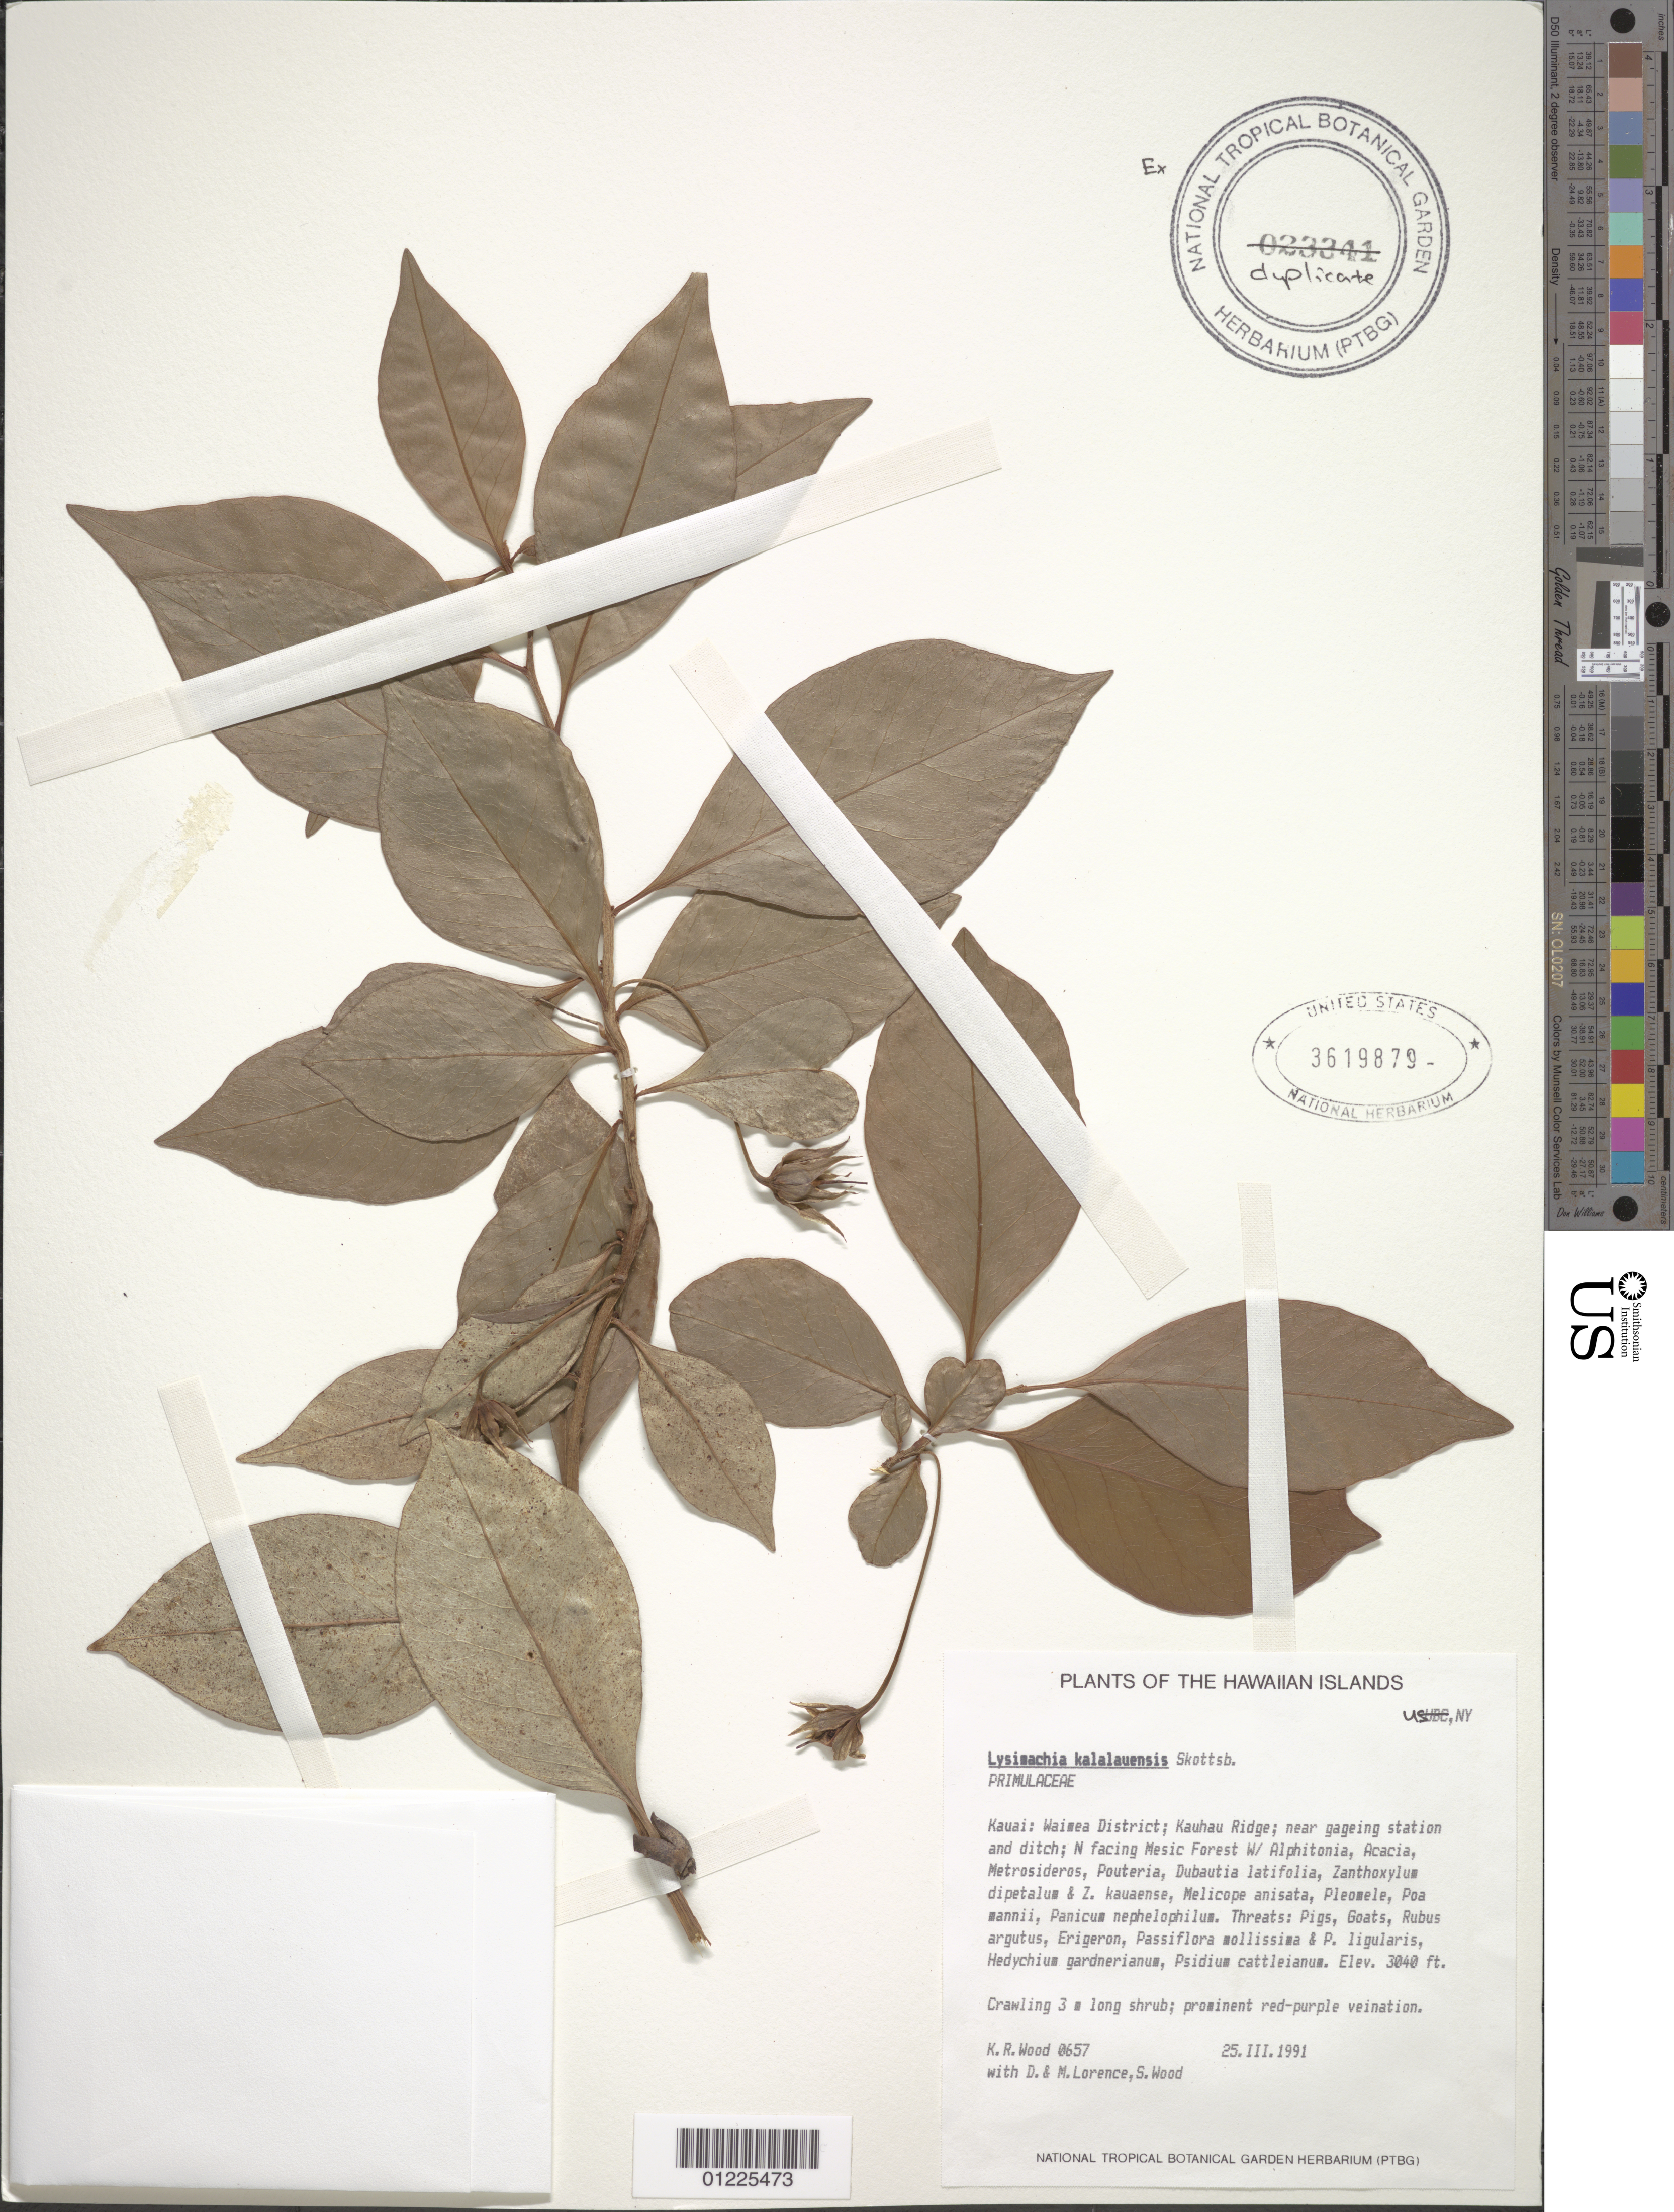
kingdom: Plantae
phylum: Tracheophyta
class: Magnoliopsida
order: Ericales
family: Primulaceae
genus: Lysimachia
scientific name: Lysimachia kalalauensis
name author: Skottsb.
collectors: K. R. Wood, D. Lorence, M. Lorence & S. Wood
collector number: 0657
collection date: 1991-03-25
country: United States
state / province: Hawaii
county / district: Kauai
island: Kaua'i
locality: Waimea District, Kauhau Ridge, near gageing station and ditch.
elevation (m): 927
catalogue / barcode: US 3619879